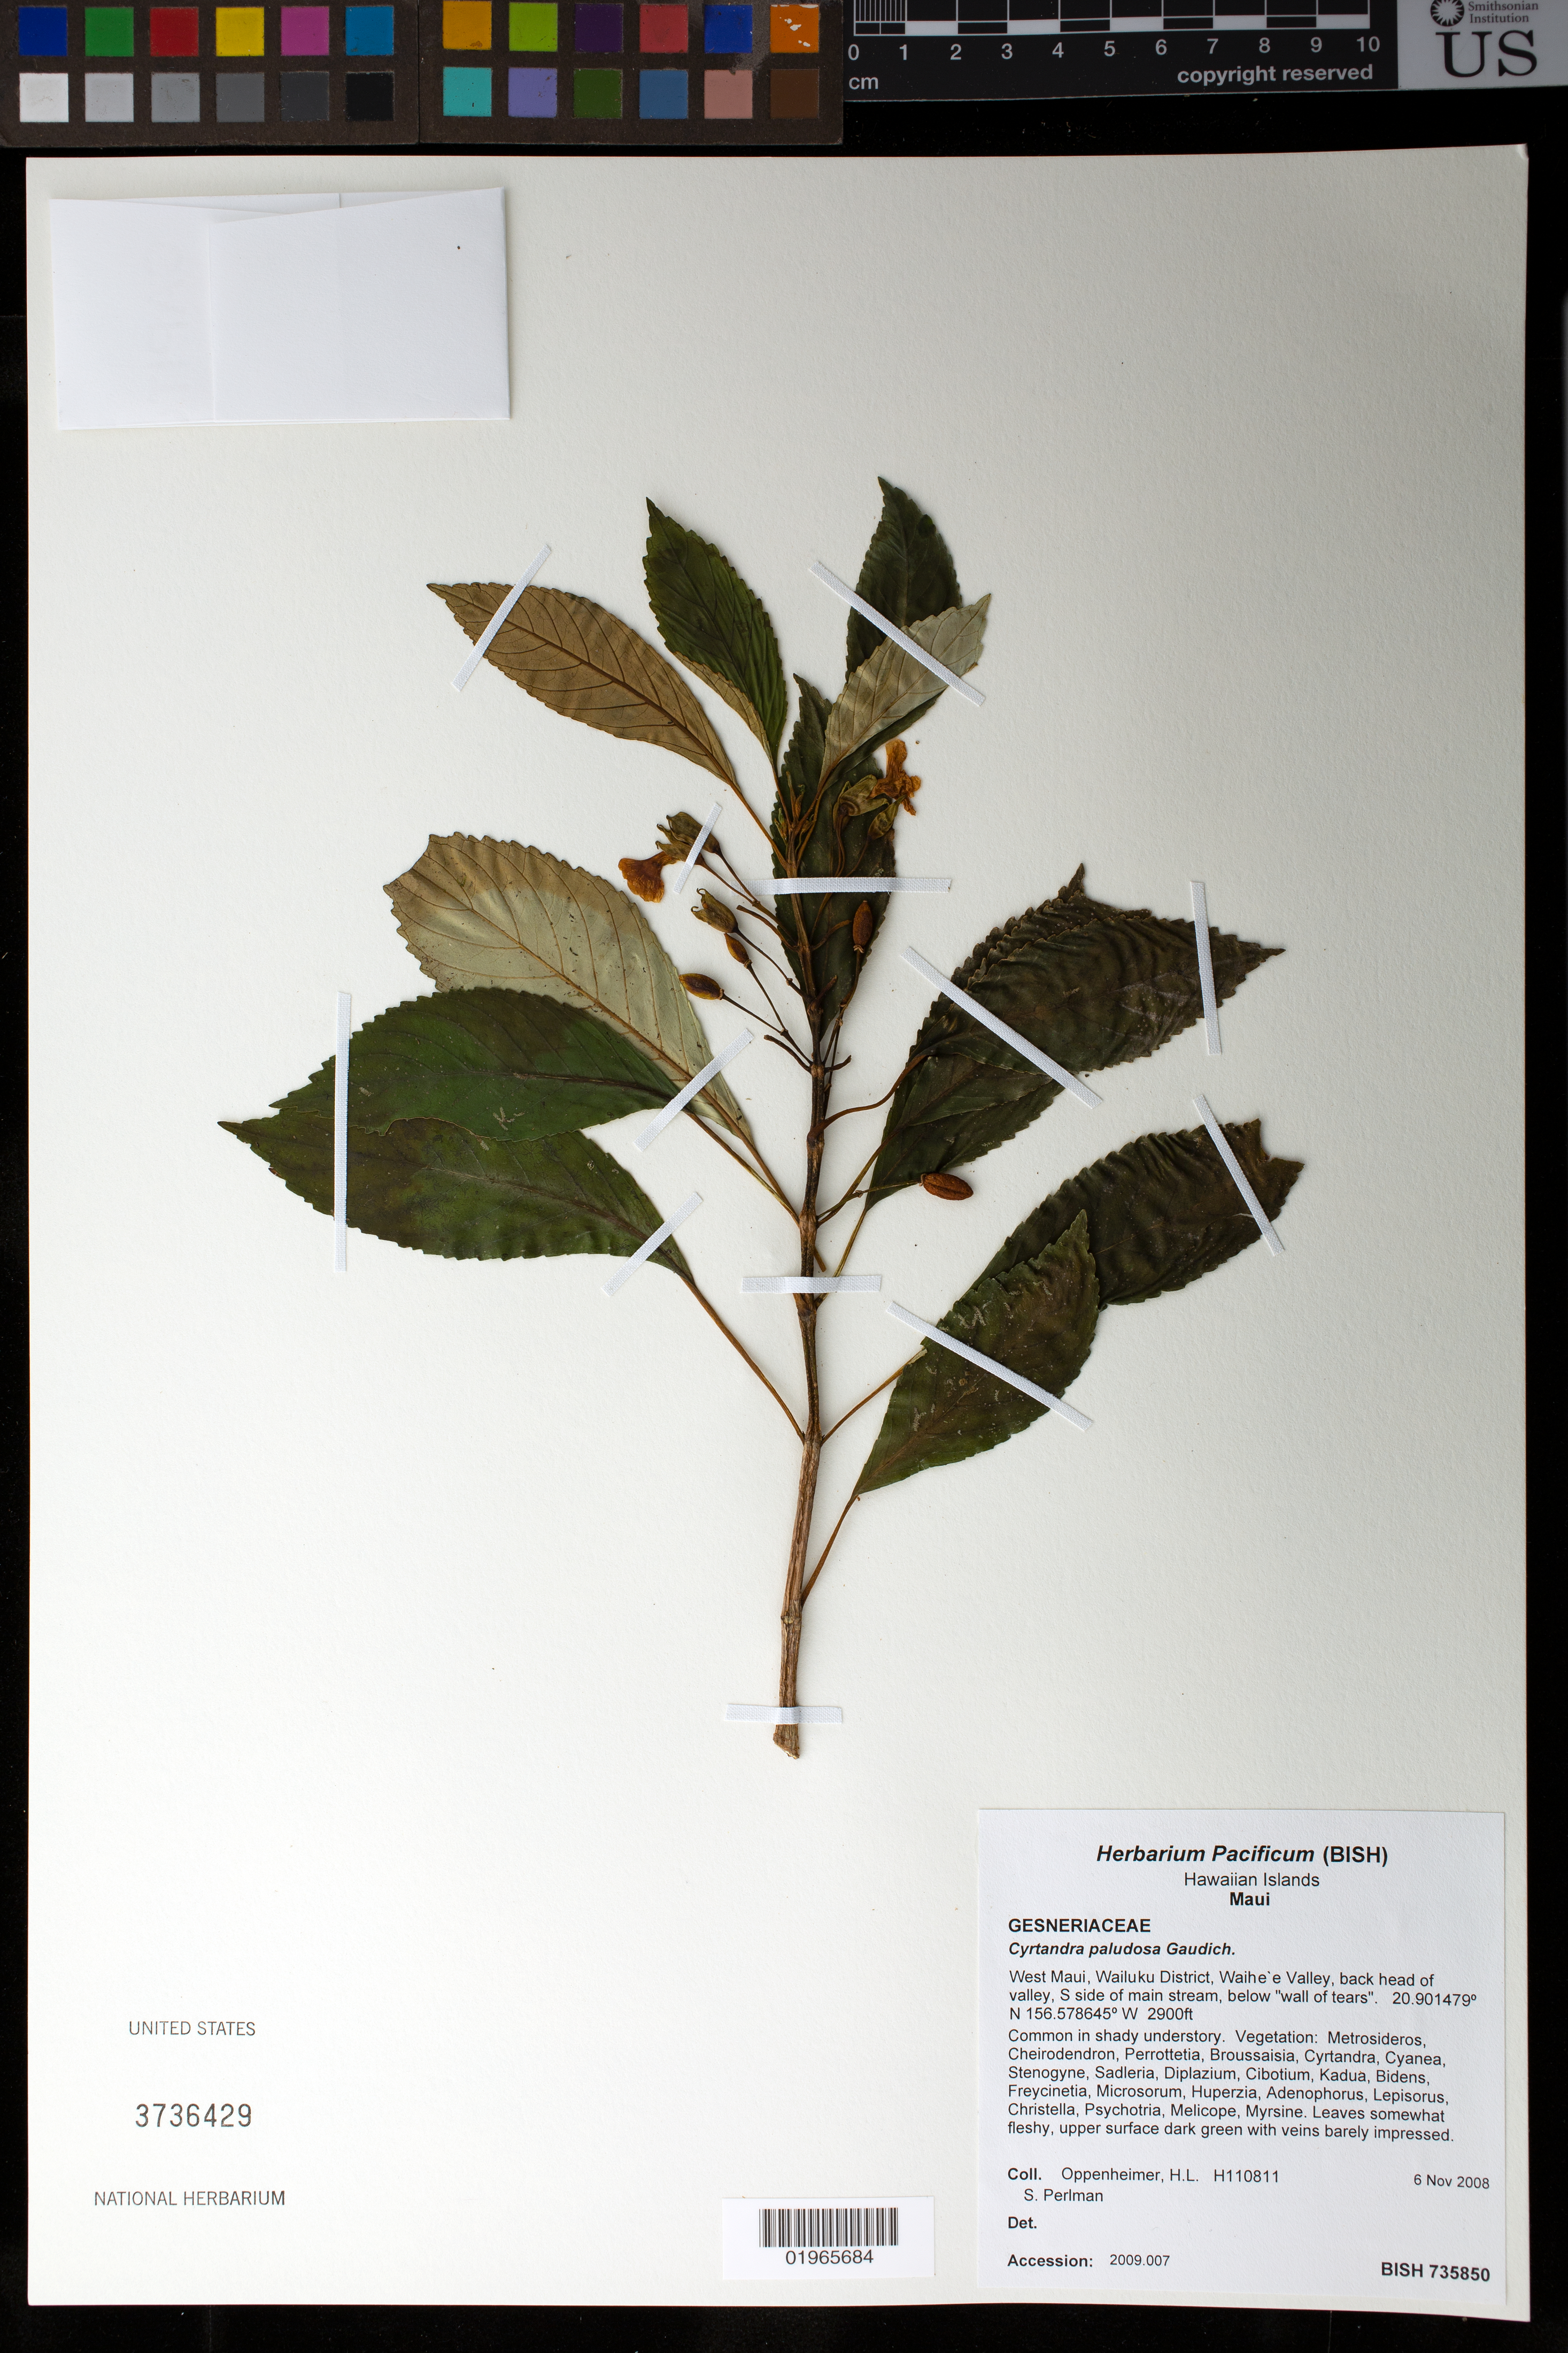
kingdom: Plantae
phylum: Tracheophyta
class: Magnoliopsida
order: Lamiales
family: Gesneriaceae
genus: Cyrtandra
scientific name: Cyrtandra paludosa var. paludosa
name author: Gaudich.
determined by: Wagner, W. L., (BOT), Smithsonian Institution - National Museum of Natural History (UNITED STATES)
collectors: H. L. Oppenheimer & S. P. Perlman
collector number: H110811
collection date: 2008-11-06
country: United States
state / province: Hawaii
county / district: Maui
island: Maui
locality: West Maui, Wailuku District, Waihe'e Valley, back head of valley, S side of main stream, below "wall of tears"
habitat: Shady understory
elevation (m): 884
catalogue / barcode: US 3736429